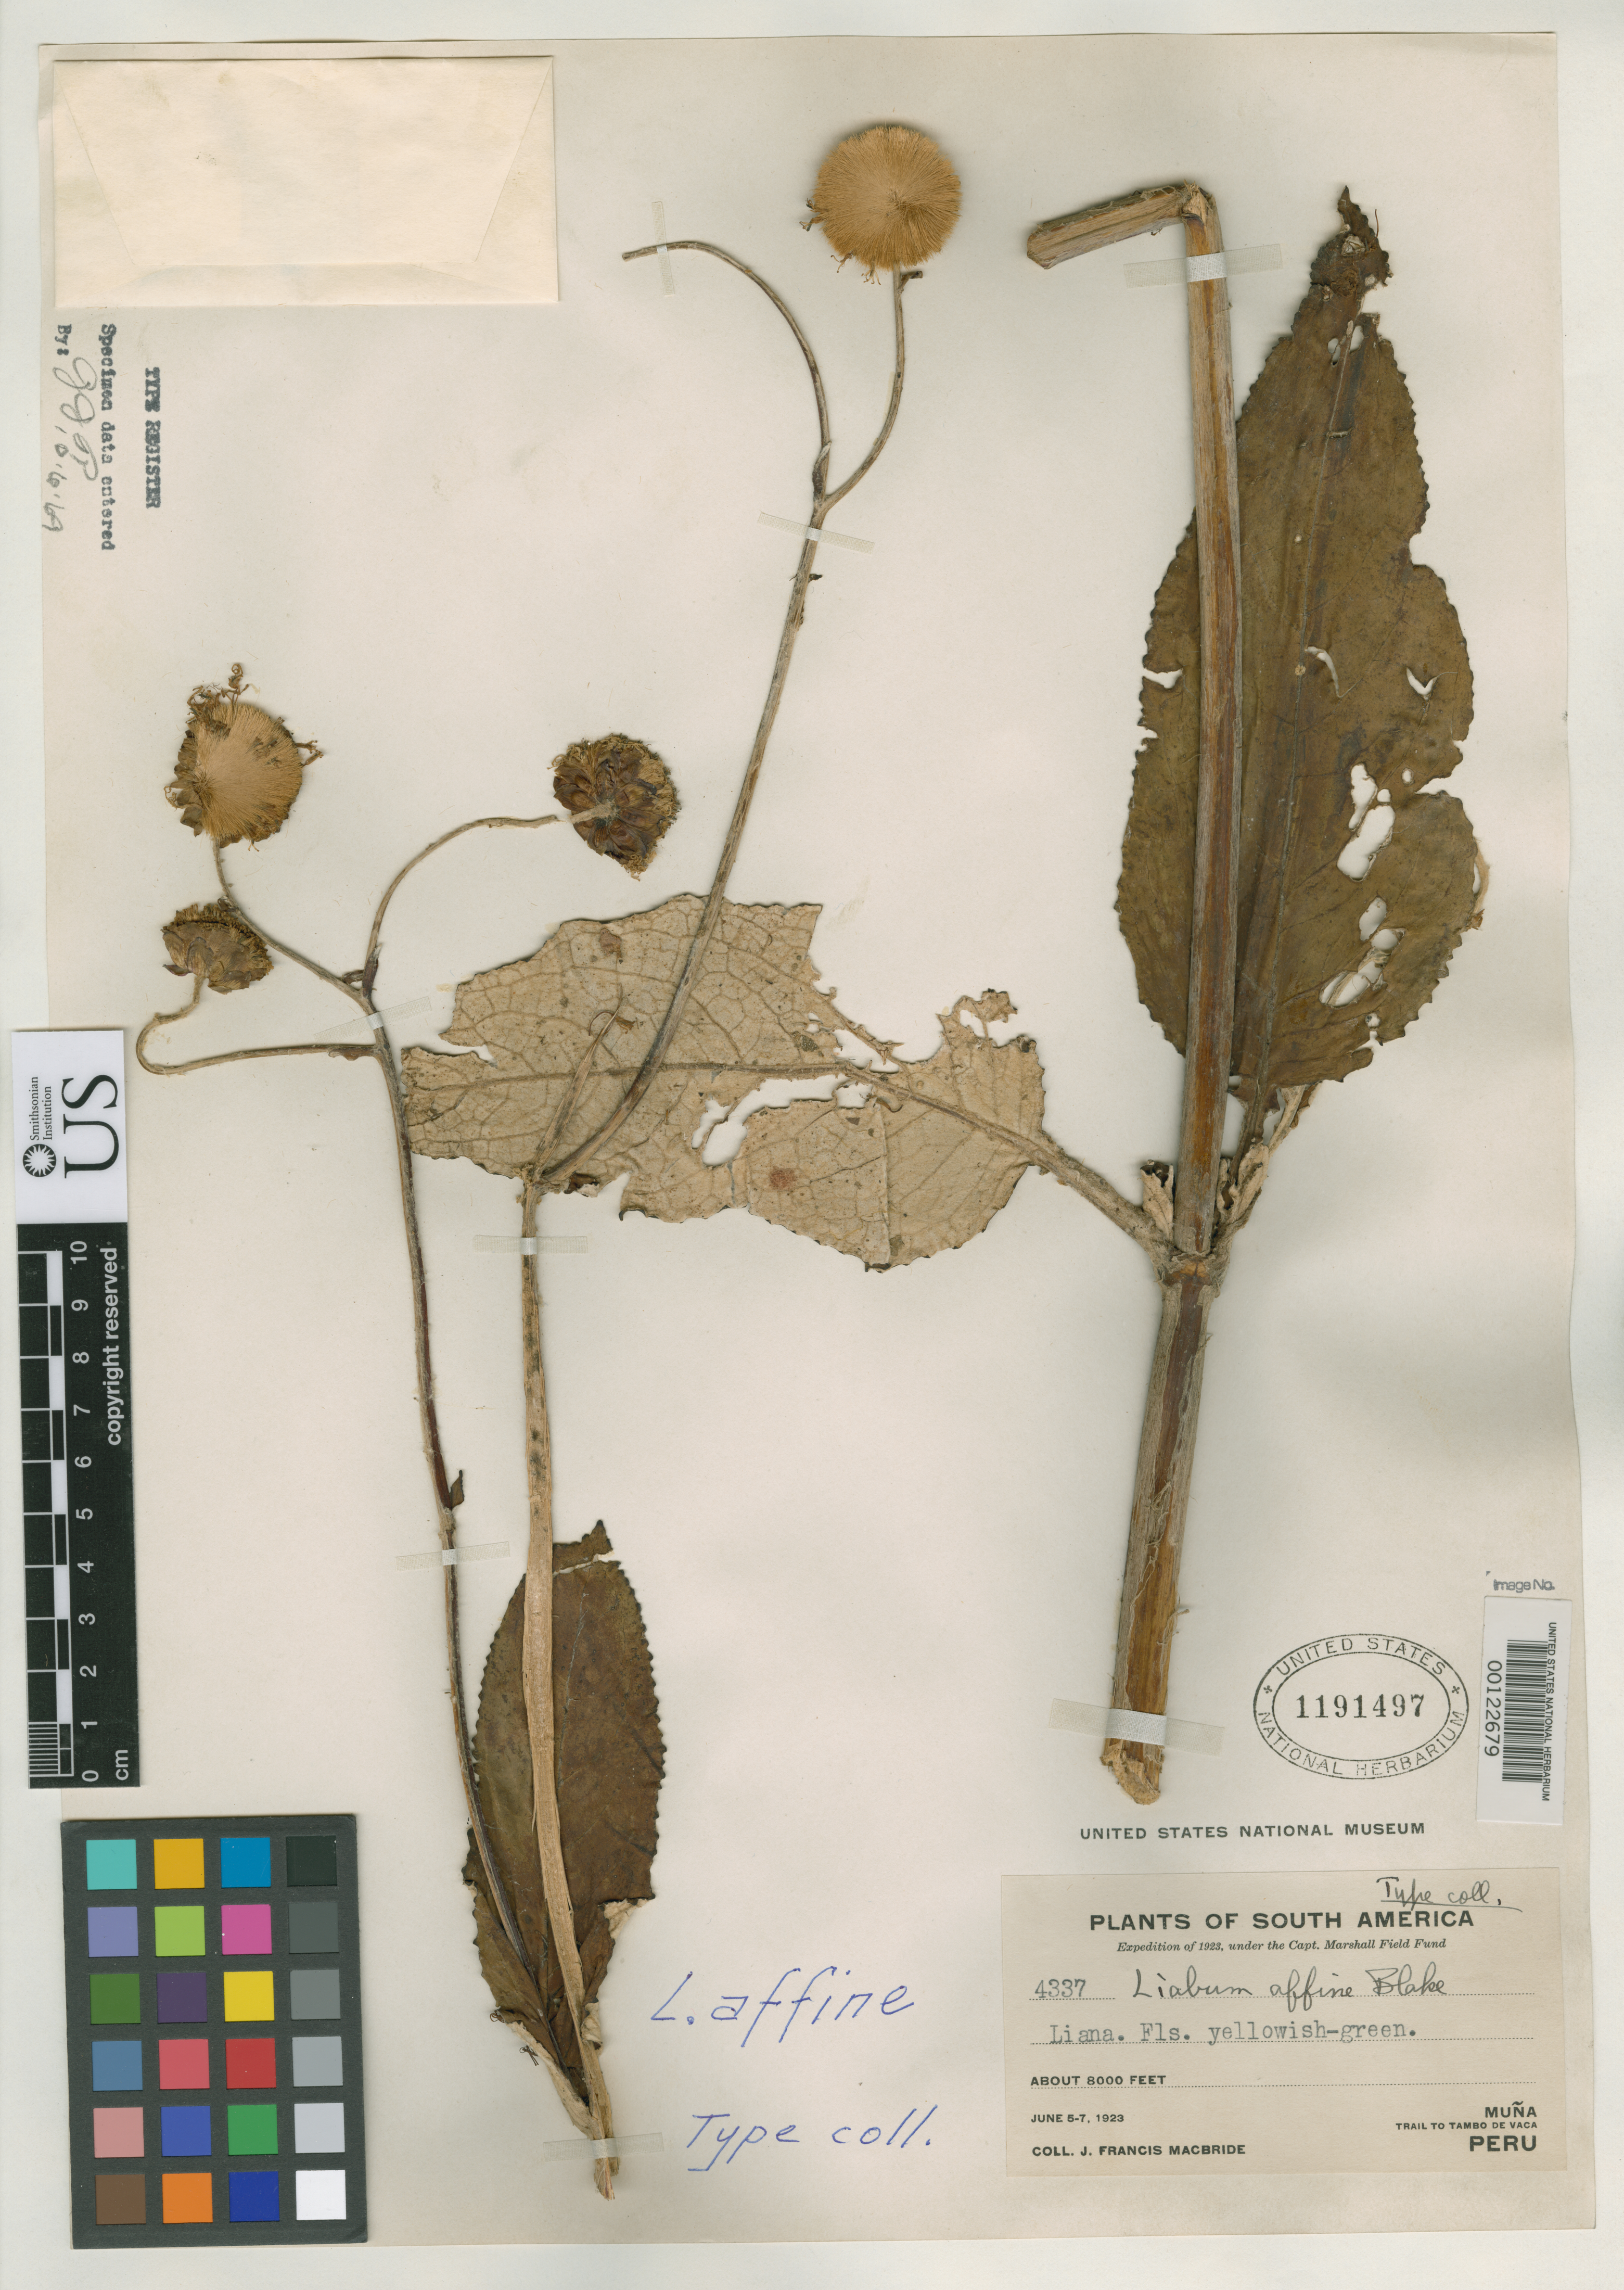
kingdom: Plantae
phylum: Tracheophyta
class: Magnoliopsida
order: Asterales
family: Asteraceae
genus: Liabum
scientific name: Liabum affine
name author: S.F. Blake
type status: Isotype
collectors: J. F. Macbride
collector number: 4337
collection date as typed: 05 Jun 1923 to 07 Jun 1923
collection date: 1923-06-05/1923-06-07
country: Peru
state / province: Huánuco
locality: Muña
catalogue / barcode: US 1191497